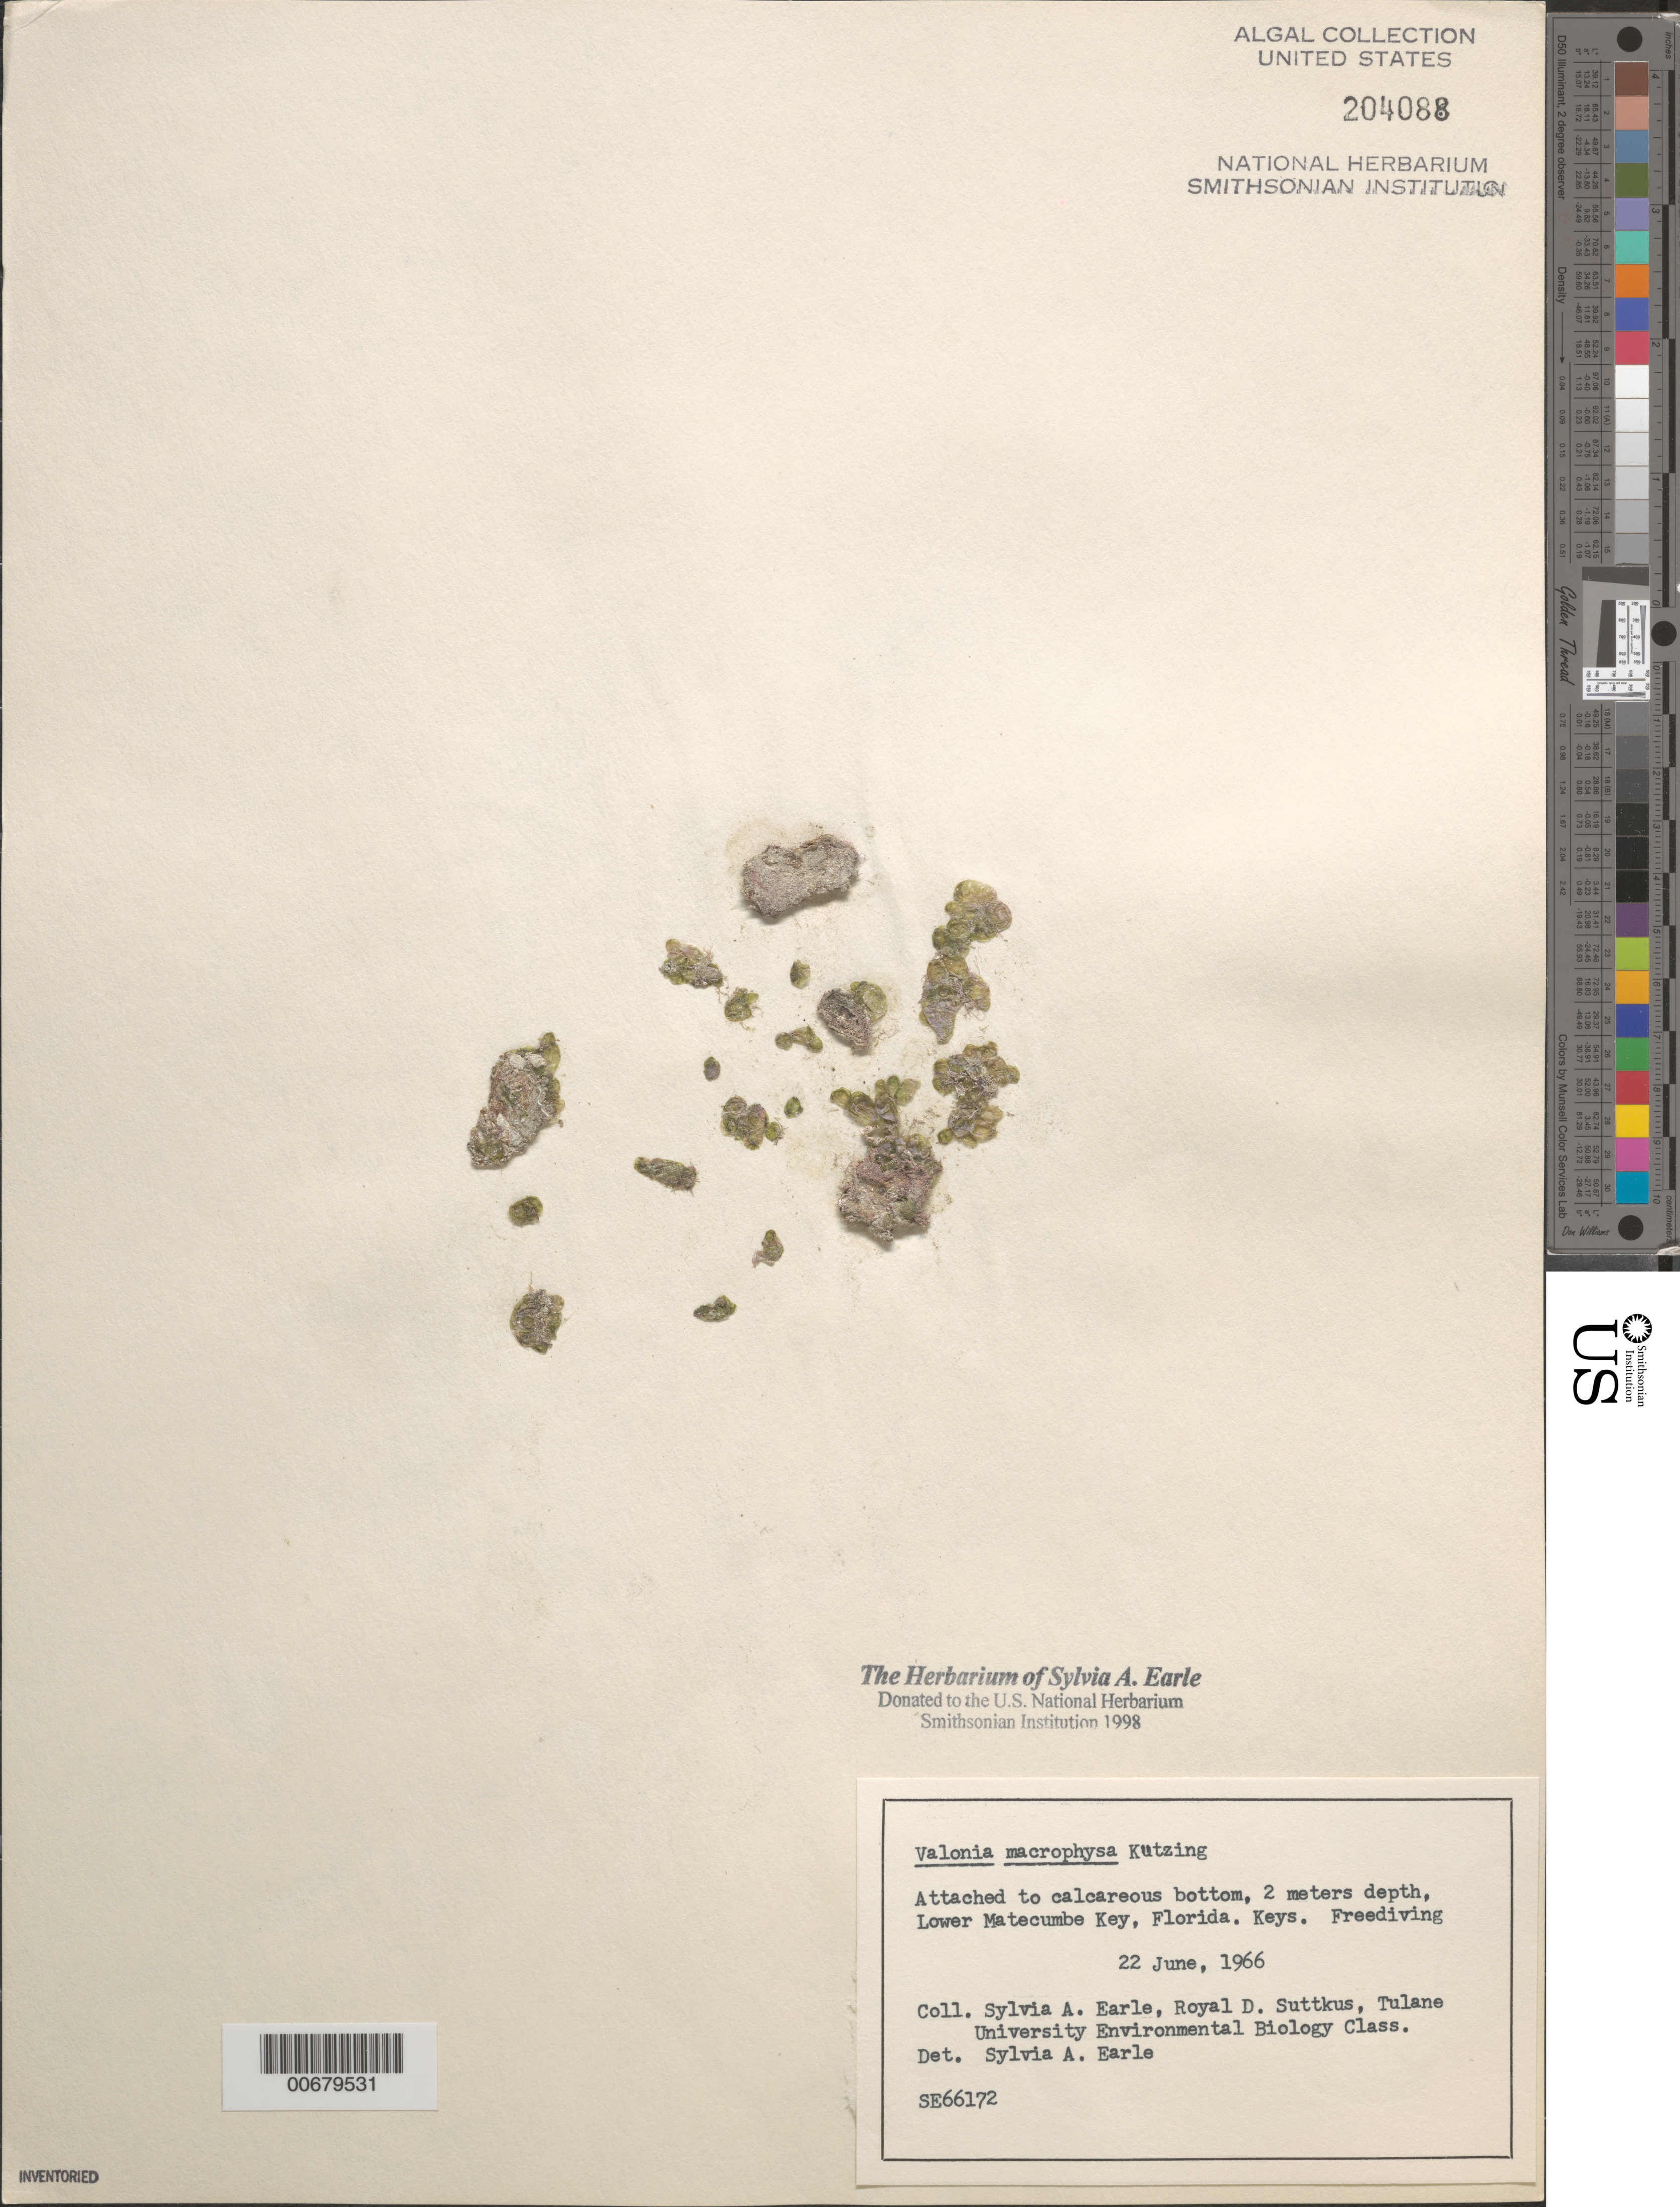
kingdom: Plantae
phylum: Chlorophyta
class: Ulvophyceae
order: Siphonocladales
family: Valoniaceae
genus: Valonia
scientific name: Valonia macrophysa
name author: Kütz.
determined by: Earle, S. A.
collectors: S. A. Earle, R. Suttkus & Tulane Univ. Env. Biol. Class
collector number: SE 66172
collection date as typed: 22 Jun 1966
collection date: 1966-06-22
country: United States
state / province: Florida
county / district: Monroe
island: Lower Matecumbe Key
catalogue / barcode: US 204088